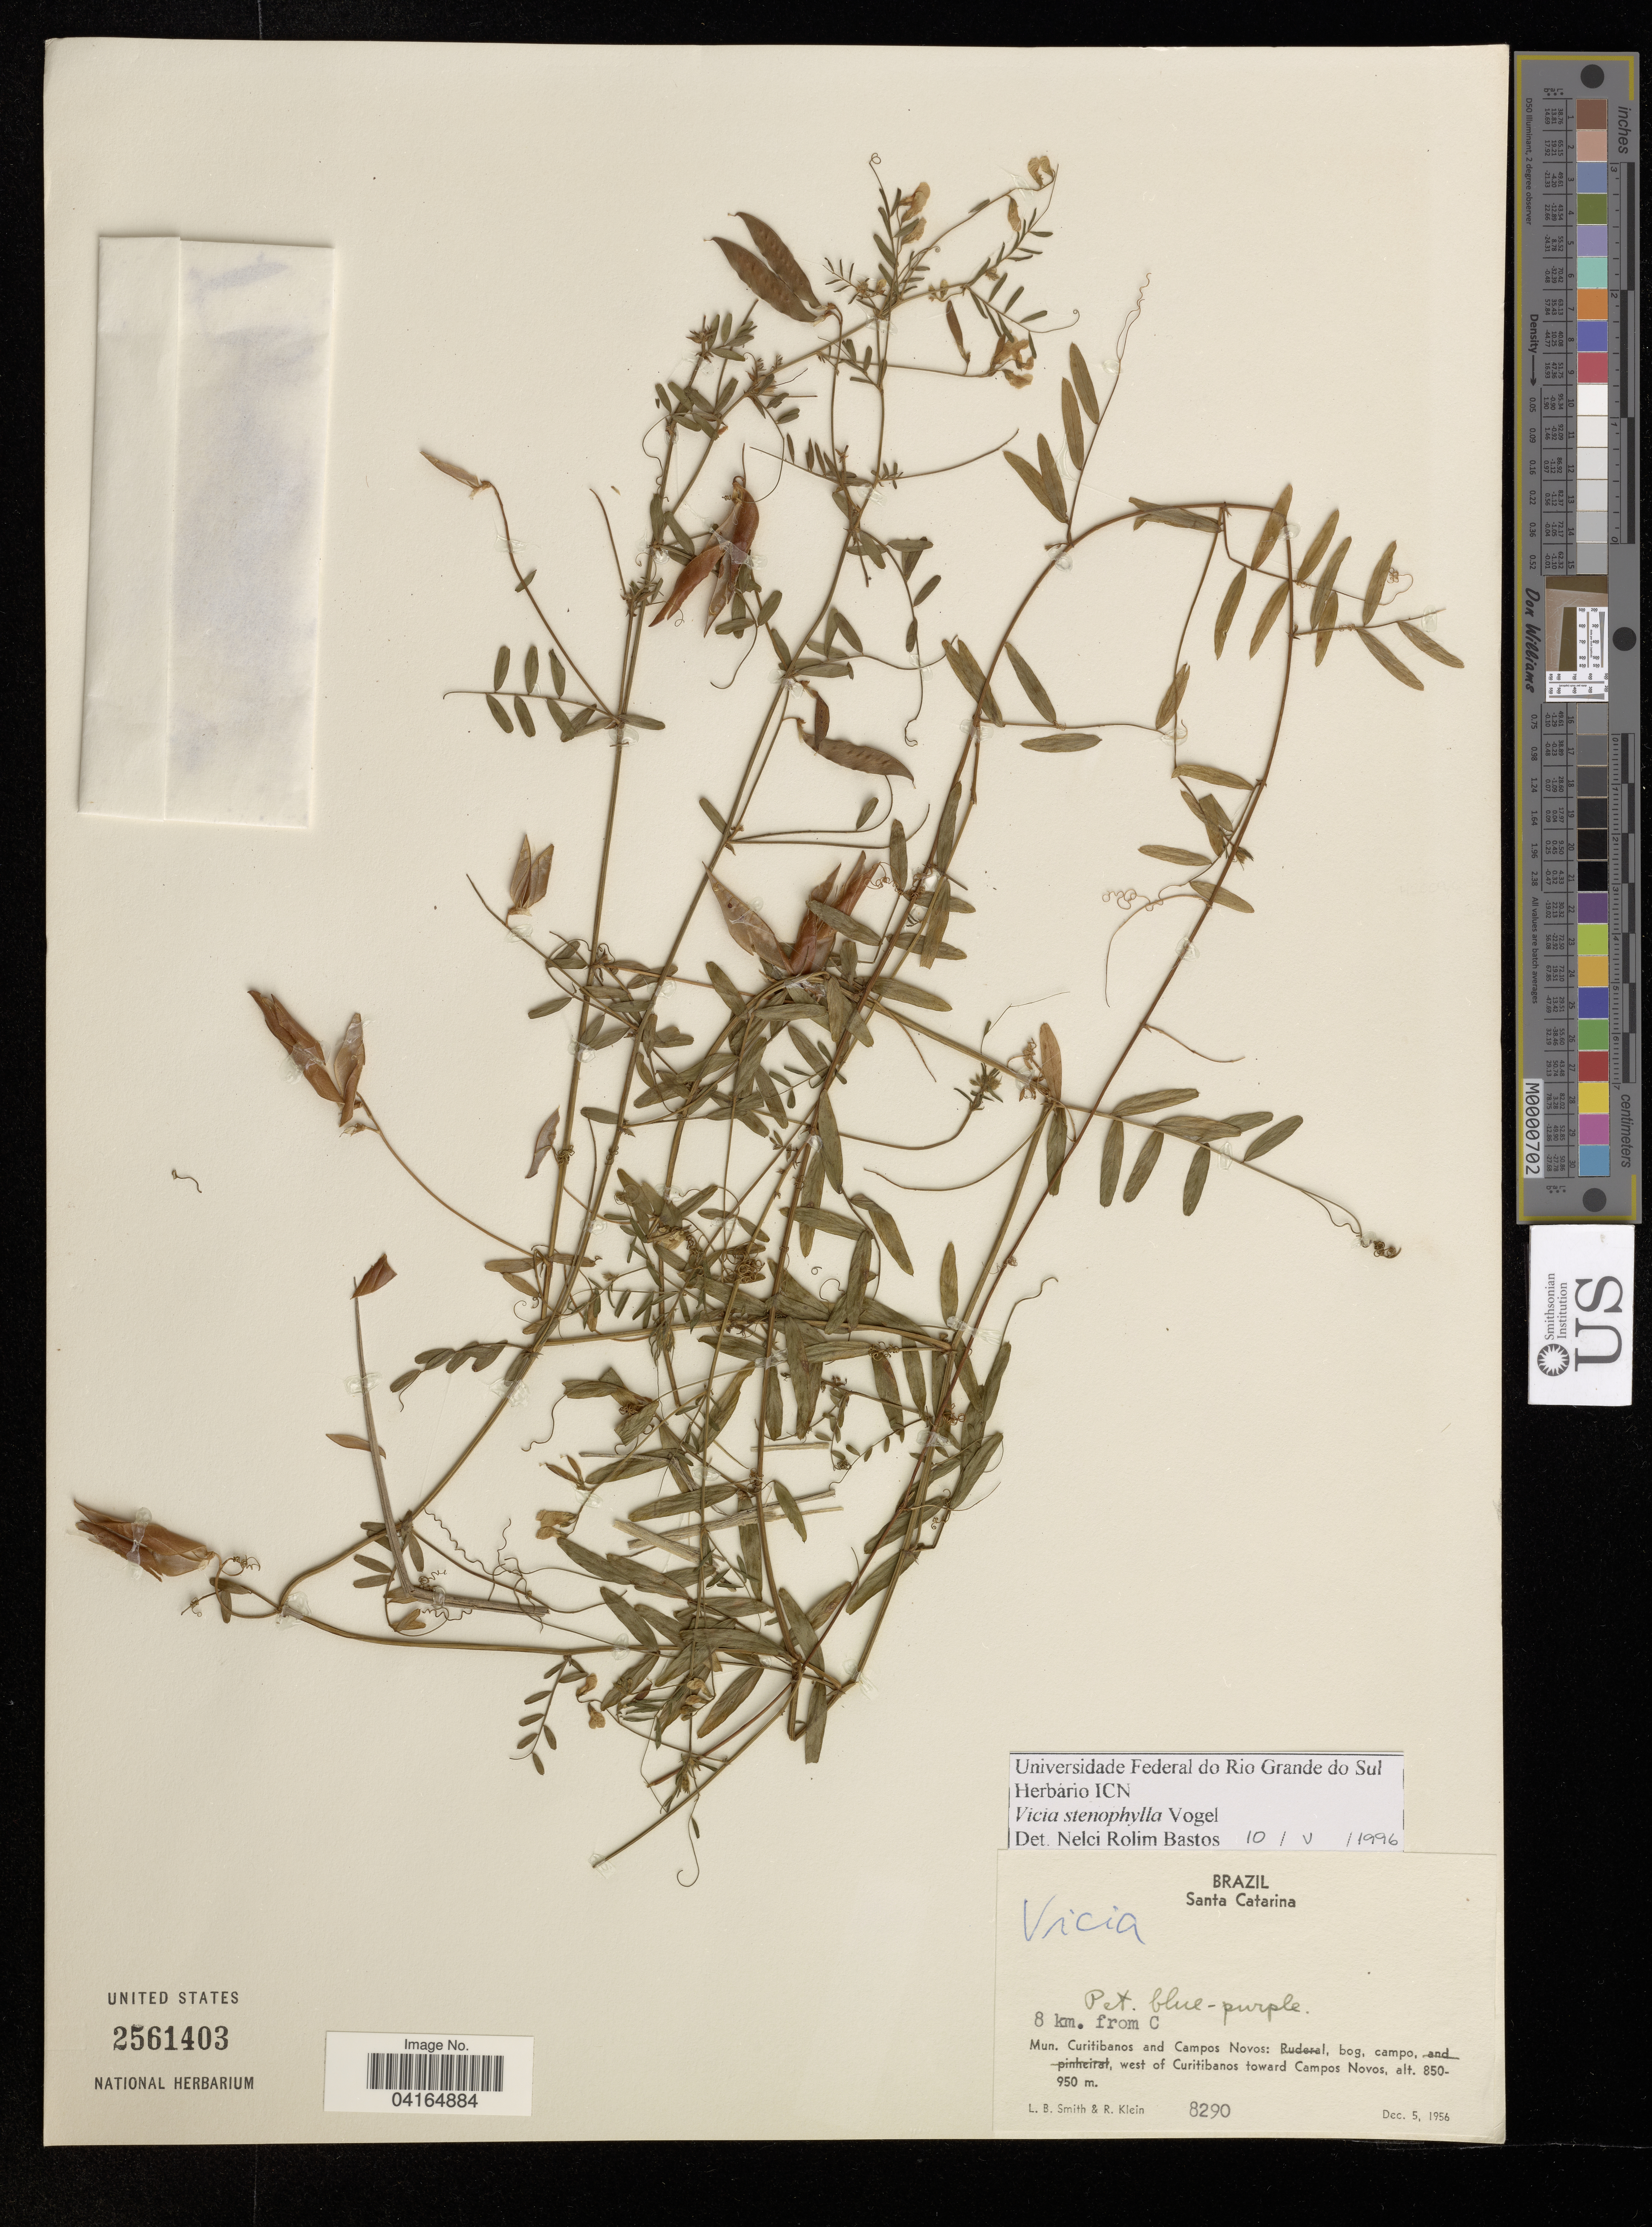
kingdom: Plantae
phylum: Tracheophyta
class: Magnoliopsida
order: Fabales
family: Fabaceae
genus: Vicia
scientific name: Vicia stenophylla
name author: Vogel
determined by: Hechenleitner, Paulina, RBG Edinburgh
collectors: L. Smith & R. Klein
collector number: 8290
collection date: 1956-12-05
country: Brazil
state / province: Santa Catarina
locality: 8 km. from C. Mun. Curitibanos and Campos Novos: bog, campo, west of Curitibanos toward Campos Novos.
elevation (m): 850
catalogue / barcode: US 2561403